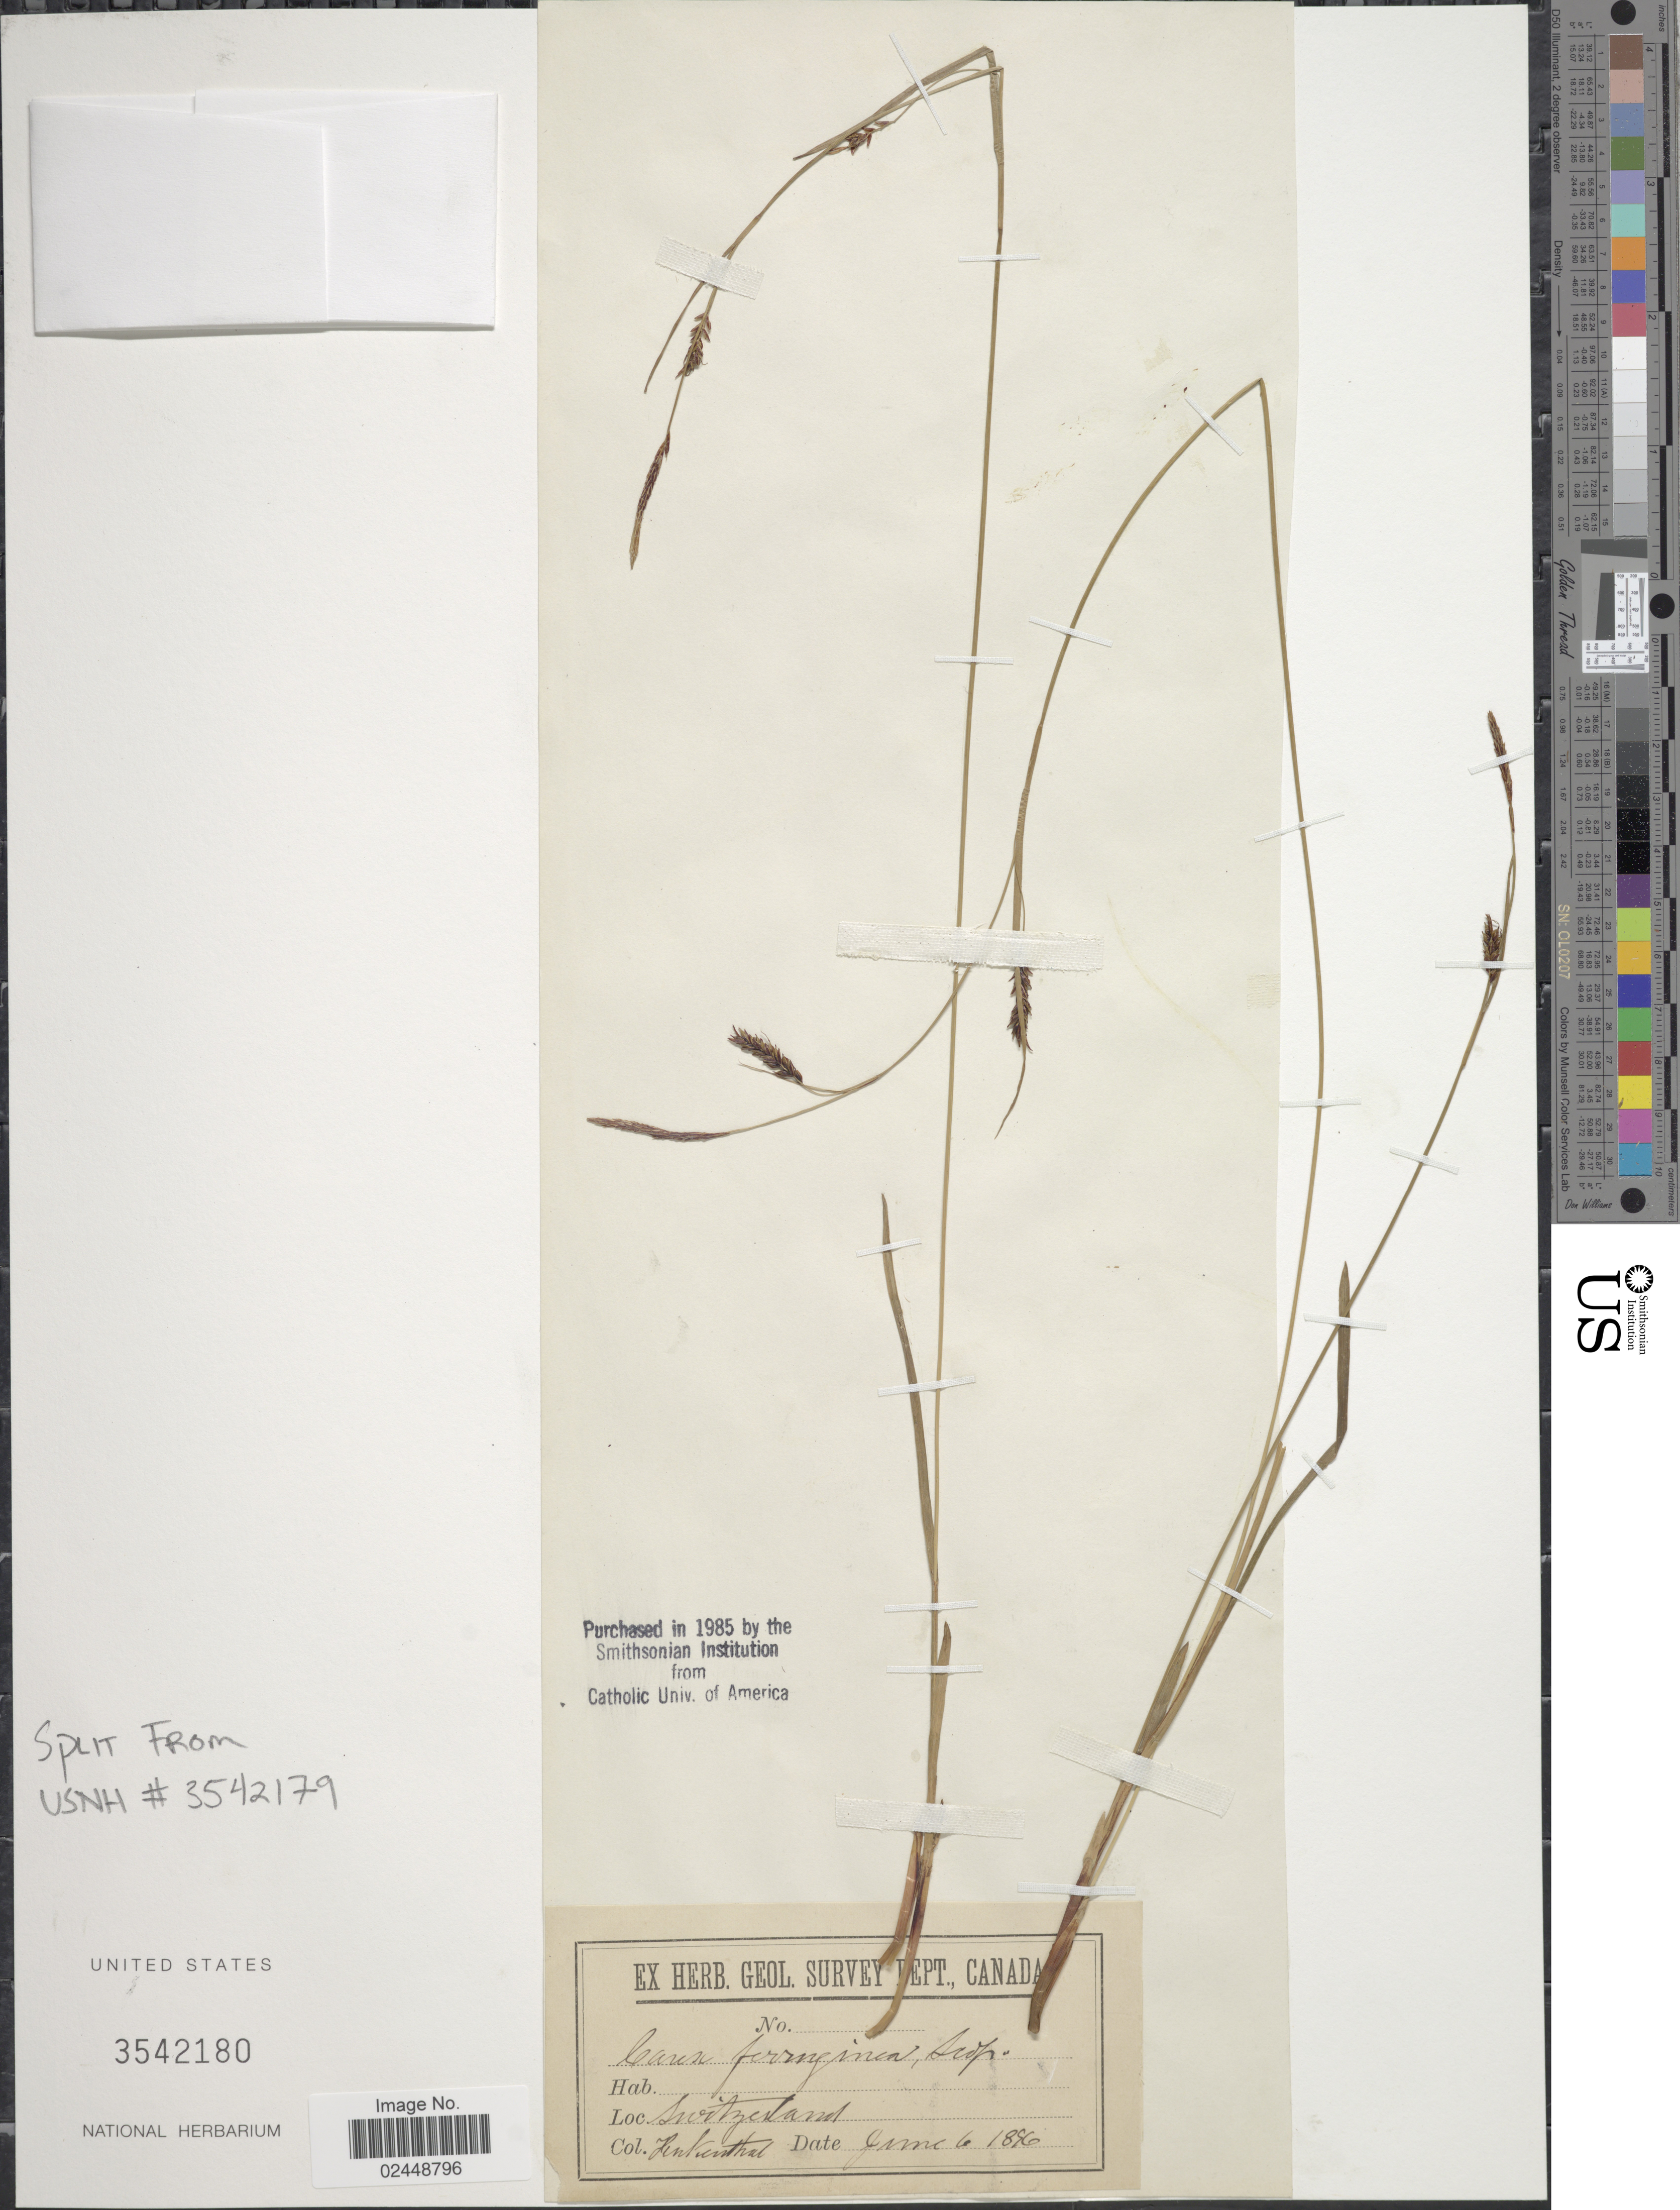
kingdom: Plantae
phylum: Tracheophyta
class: Liliopsida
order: Poales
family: Cyperaceae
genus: Carex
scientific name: Carex ferruginea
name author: Scop.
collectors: G. Kükenthal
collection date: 1896-06-06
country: Switzerland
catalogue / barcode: US 3542180